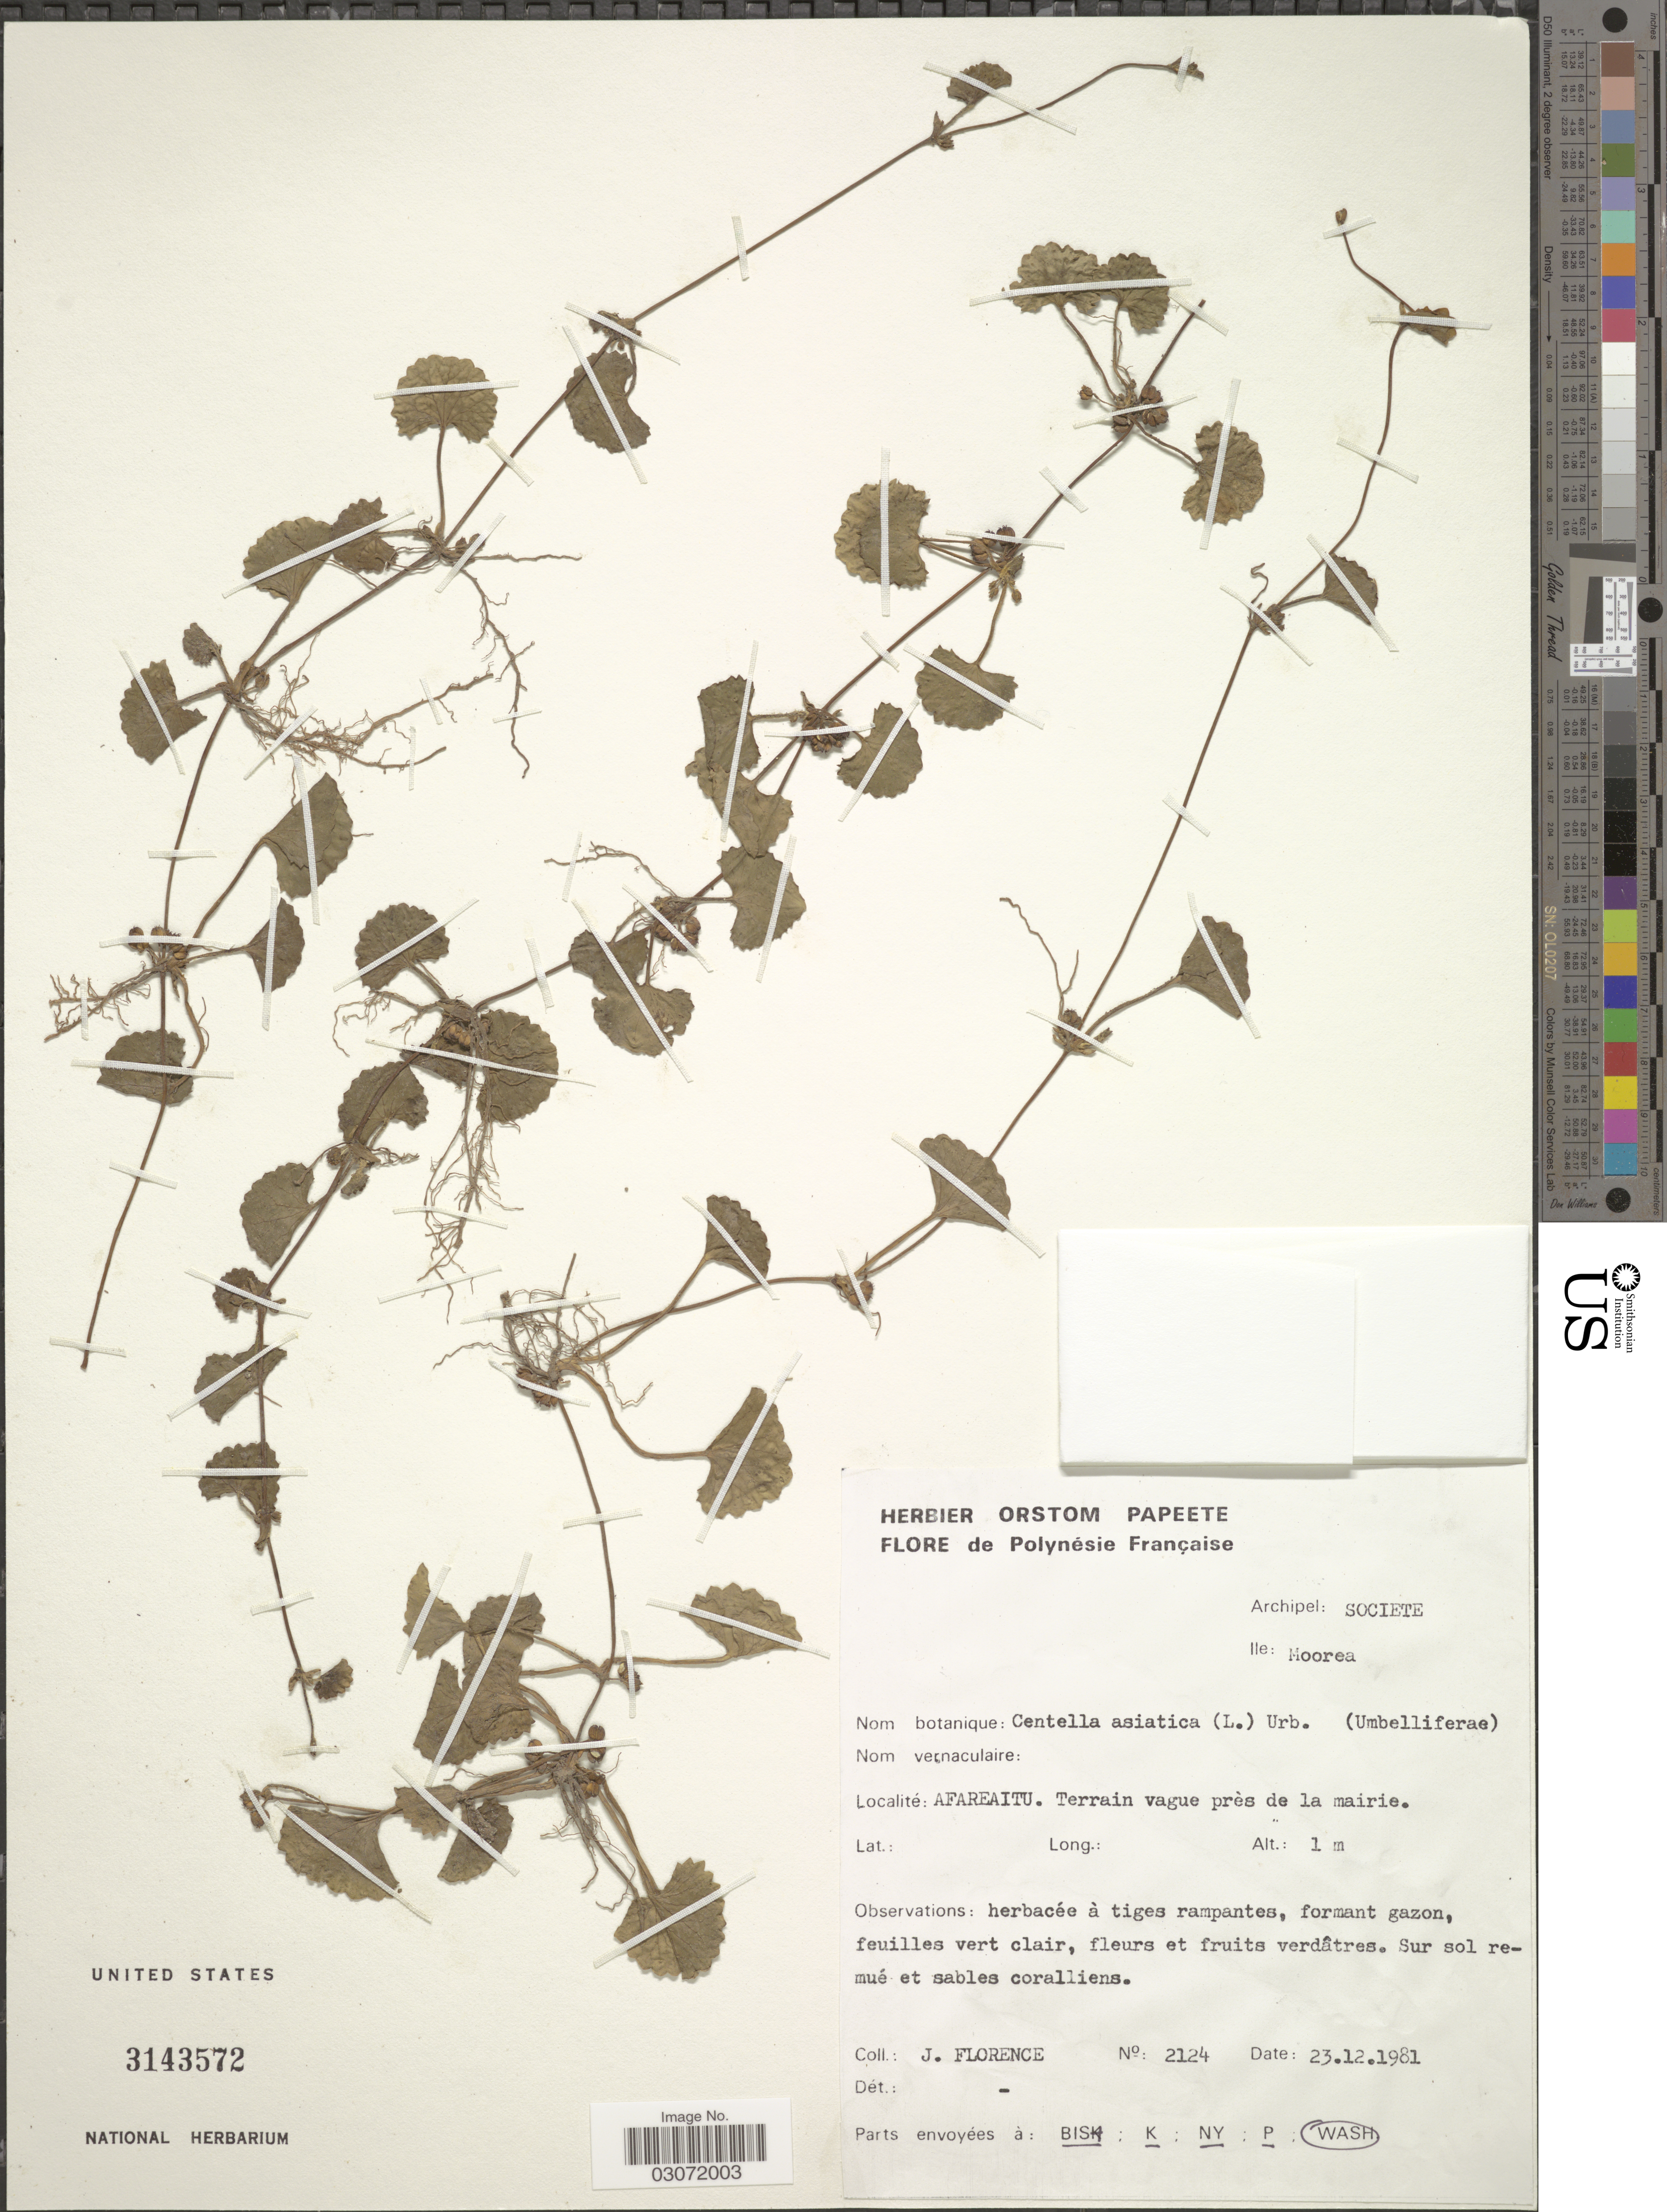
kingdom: Plantae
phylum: Tracheophyta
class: Magnoliopsida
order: Apiales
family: Apiaceae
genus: Centella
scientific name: Centella asiatica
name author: (L.) Urb.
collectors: J. Florence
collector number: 2124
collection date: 1981-12-23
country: French Polynesia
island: Moorea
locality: Polynésie Française. Archipel: Societe. Ile: Moorea. AFAREAITU. Terrain vague près de la mairie.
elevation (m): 1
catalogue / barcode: US 3143572